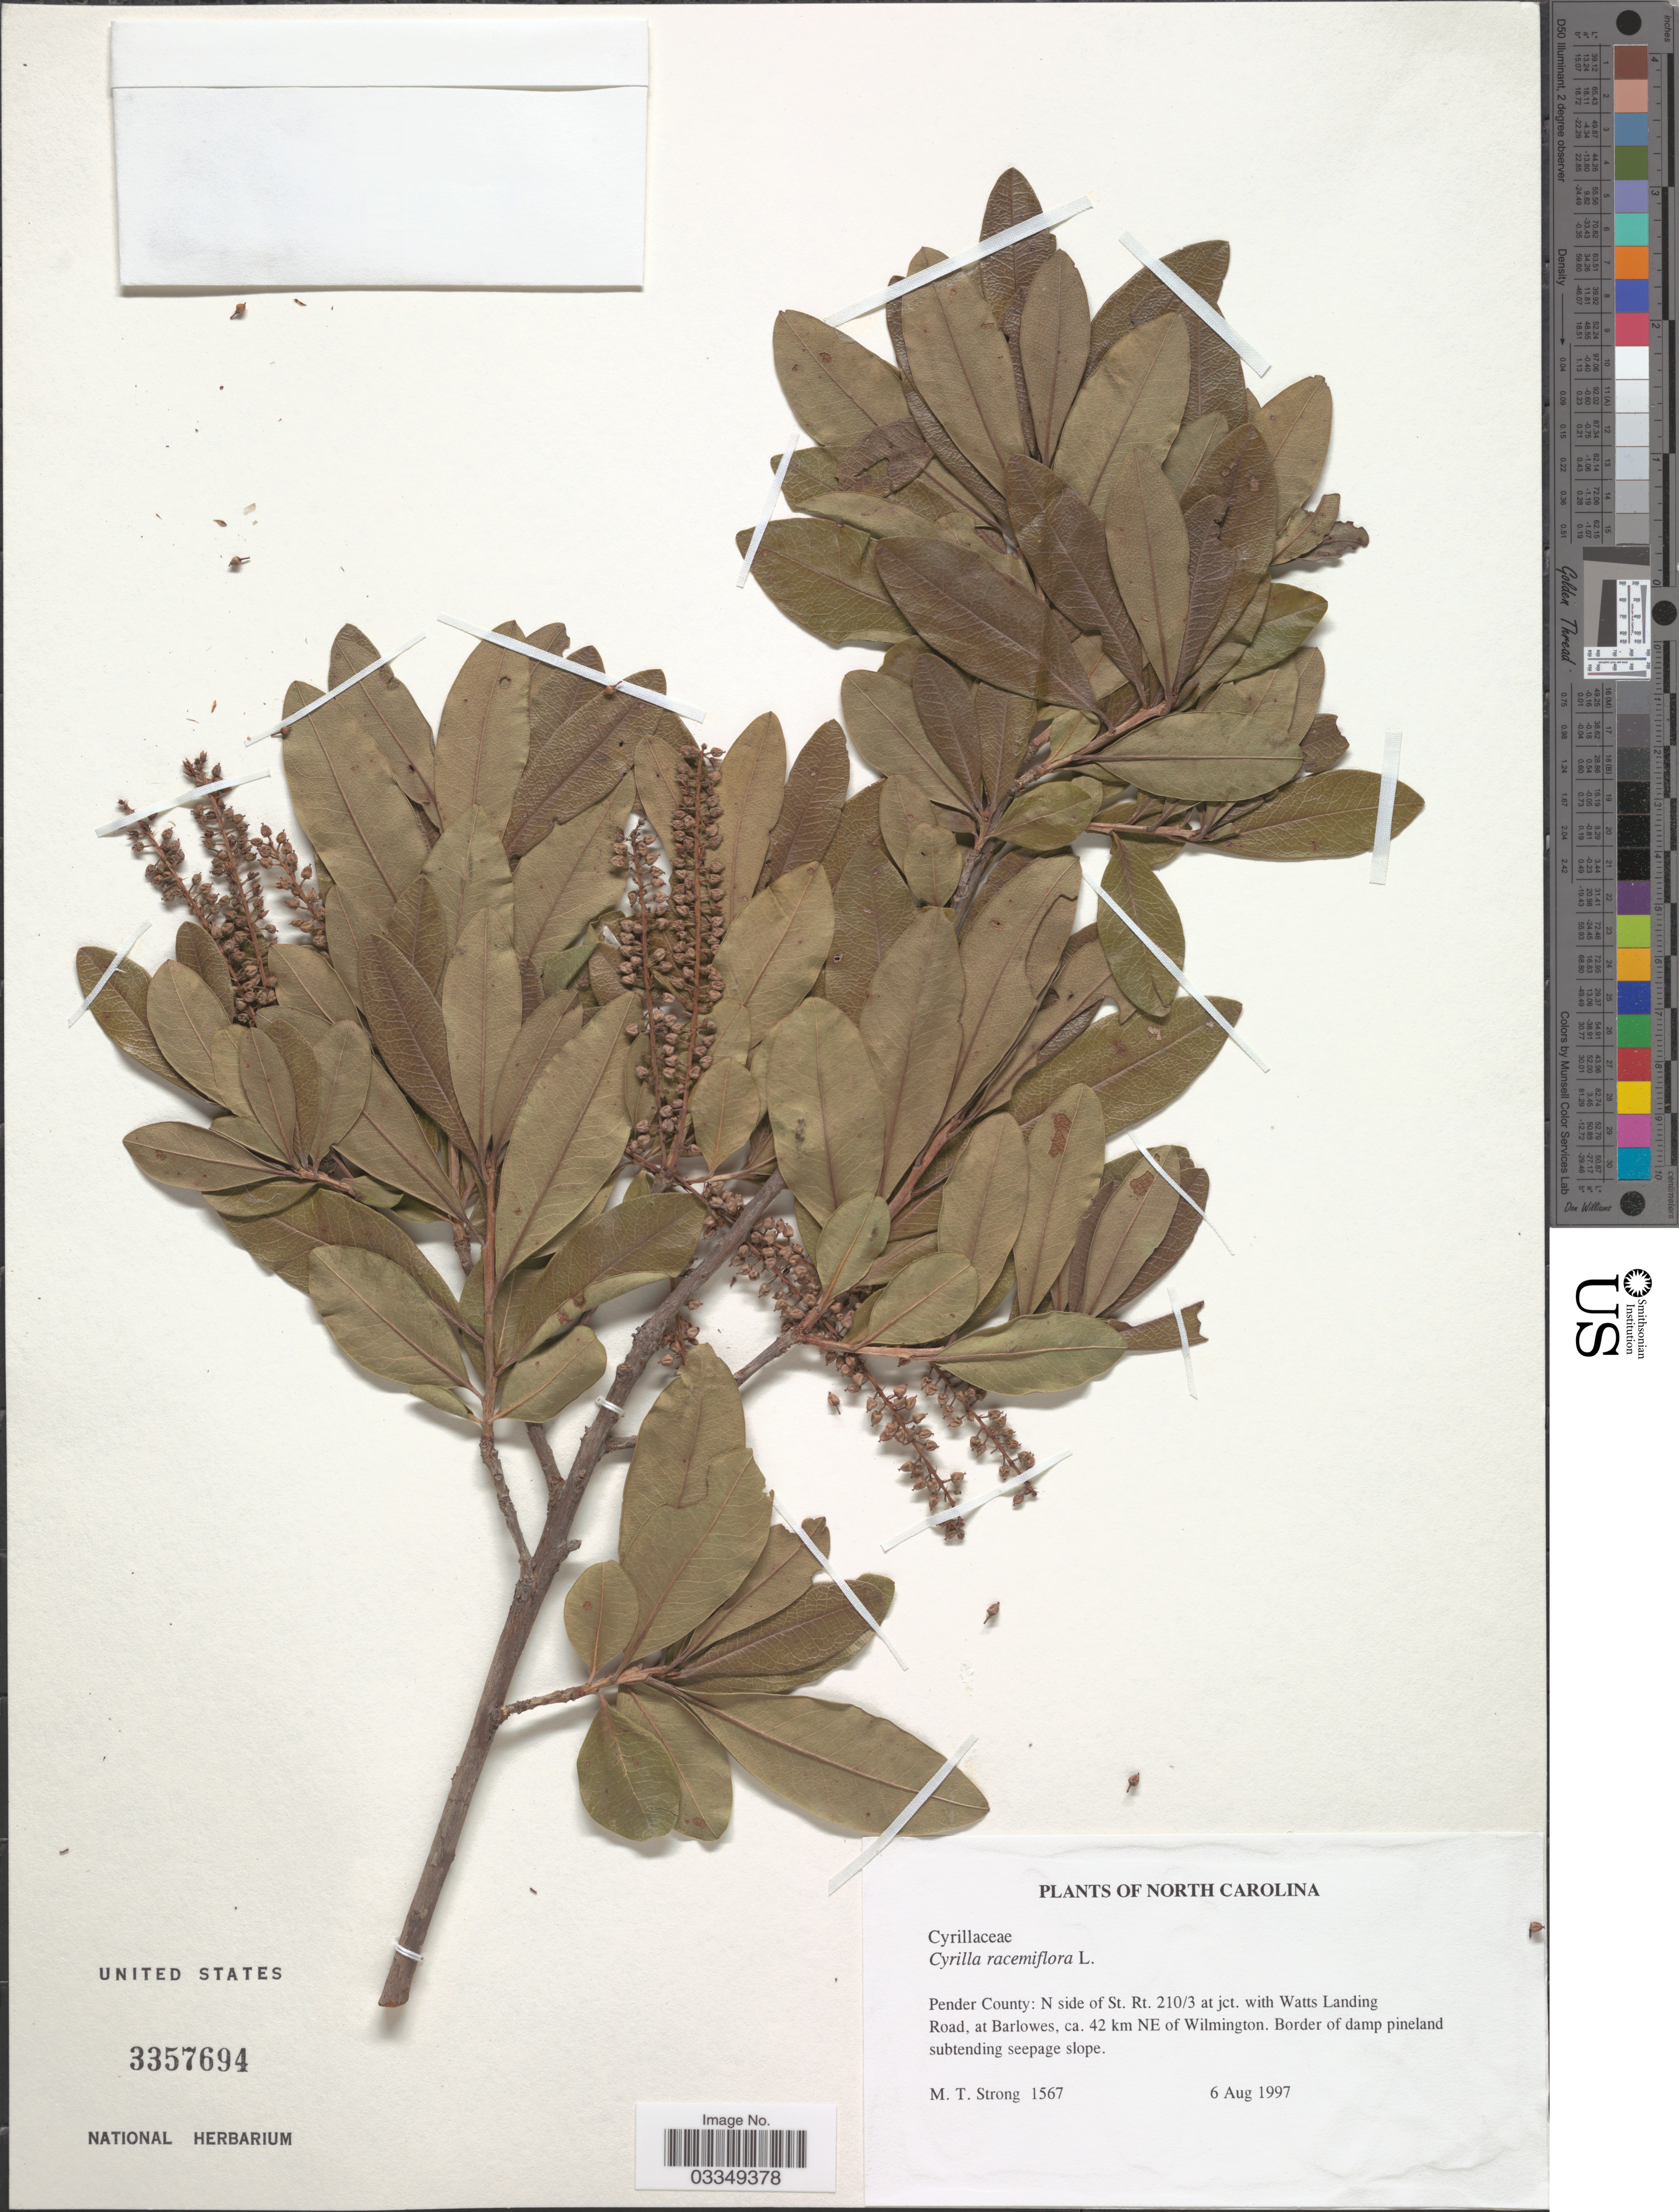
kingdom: Plantae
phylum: Tracheophyta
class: Magnoliopsida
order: Ericales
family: Cyrillaceae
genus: Cyrilla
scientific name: Cyrilla racemiflora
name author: L.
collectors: M. T. Strong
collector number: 1567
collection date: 1997-08-06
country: United States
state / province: North Carolina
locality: Pender County: N side of St. Rt. 210/3 at jct. with Watts Landing Road, at Barlowes, ca. 42 km NE of Wilmington.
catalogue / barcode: US 3357694